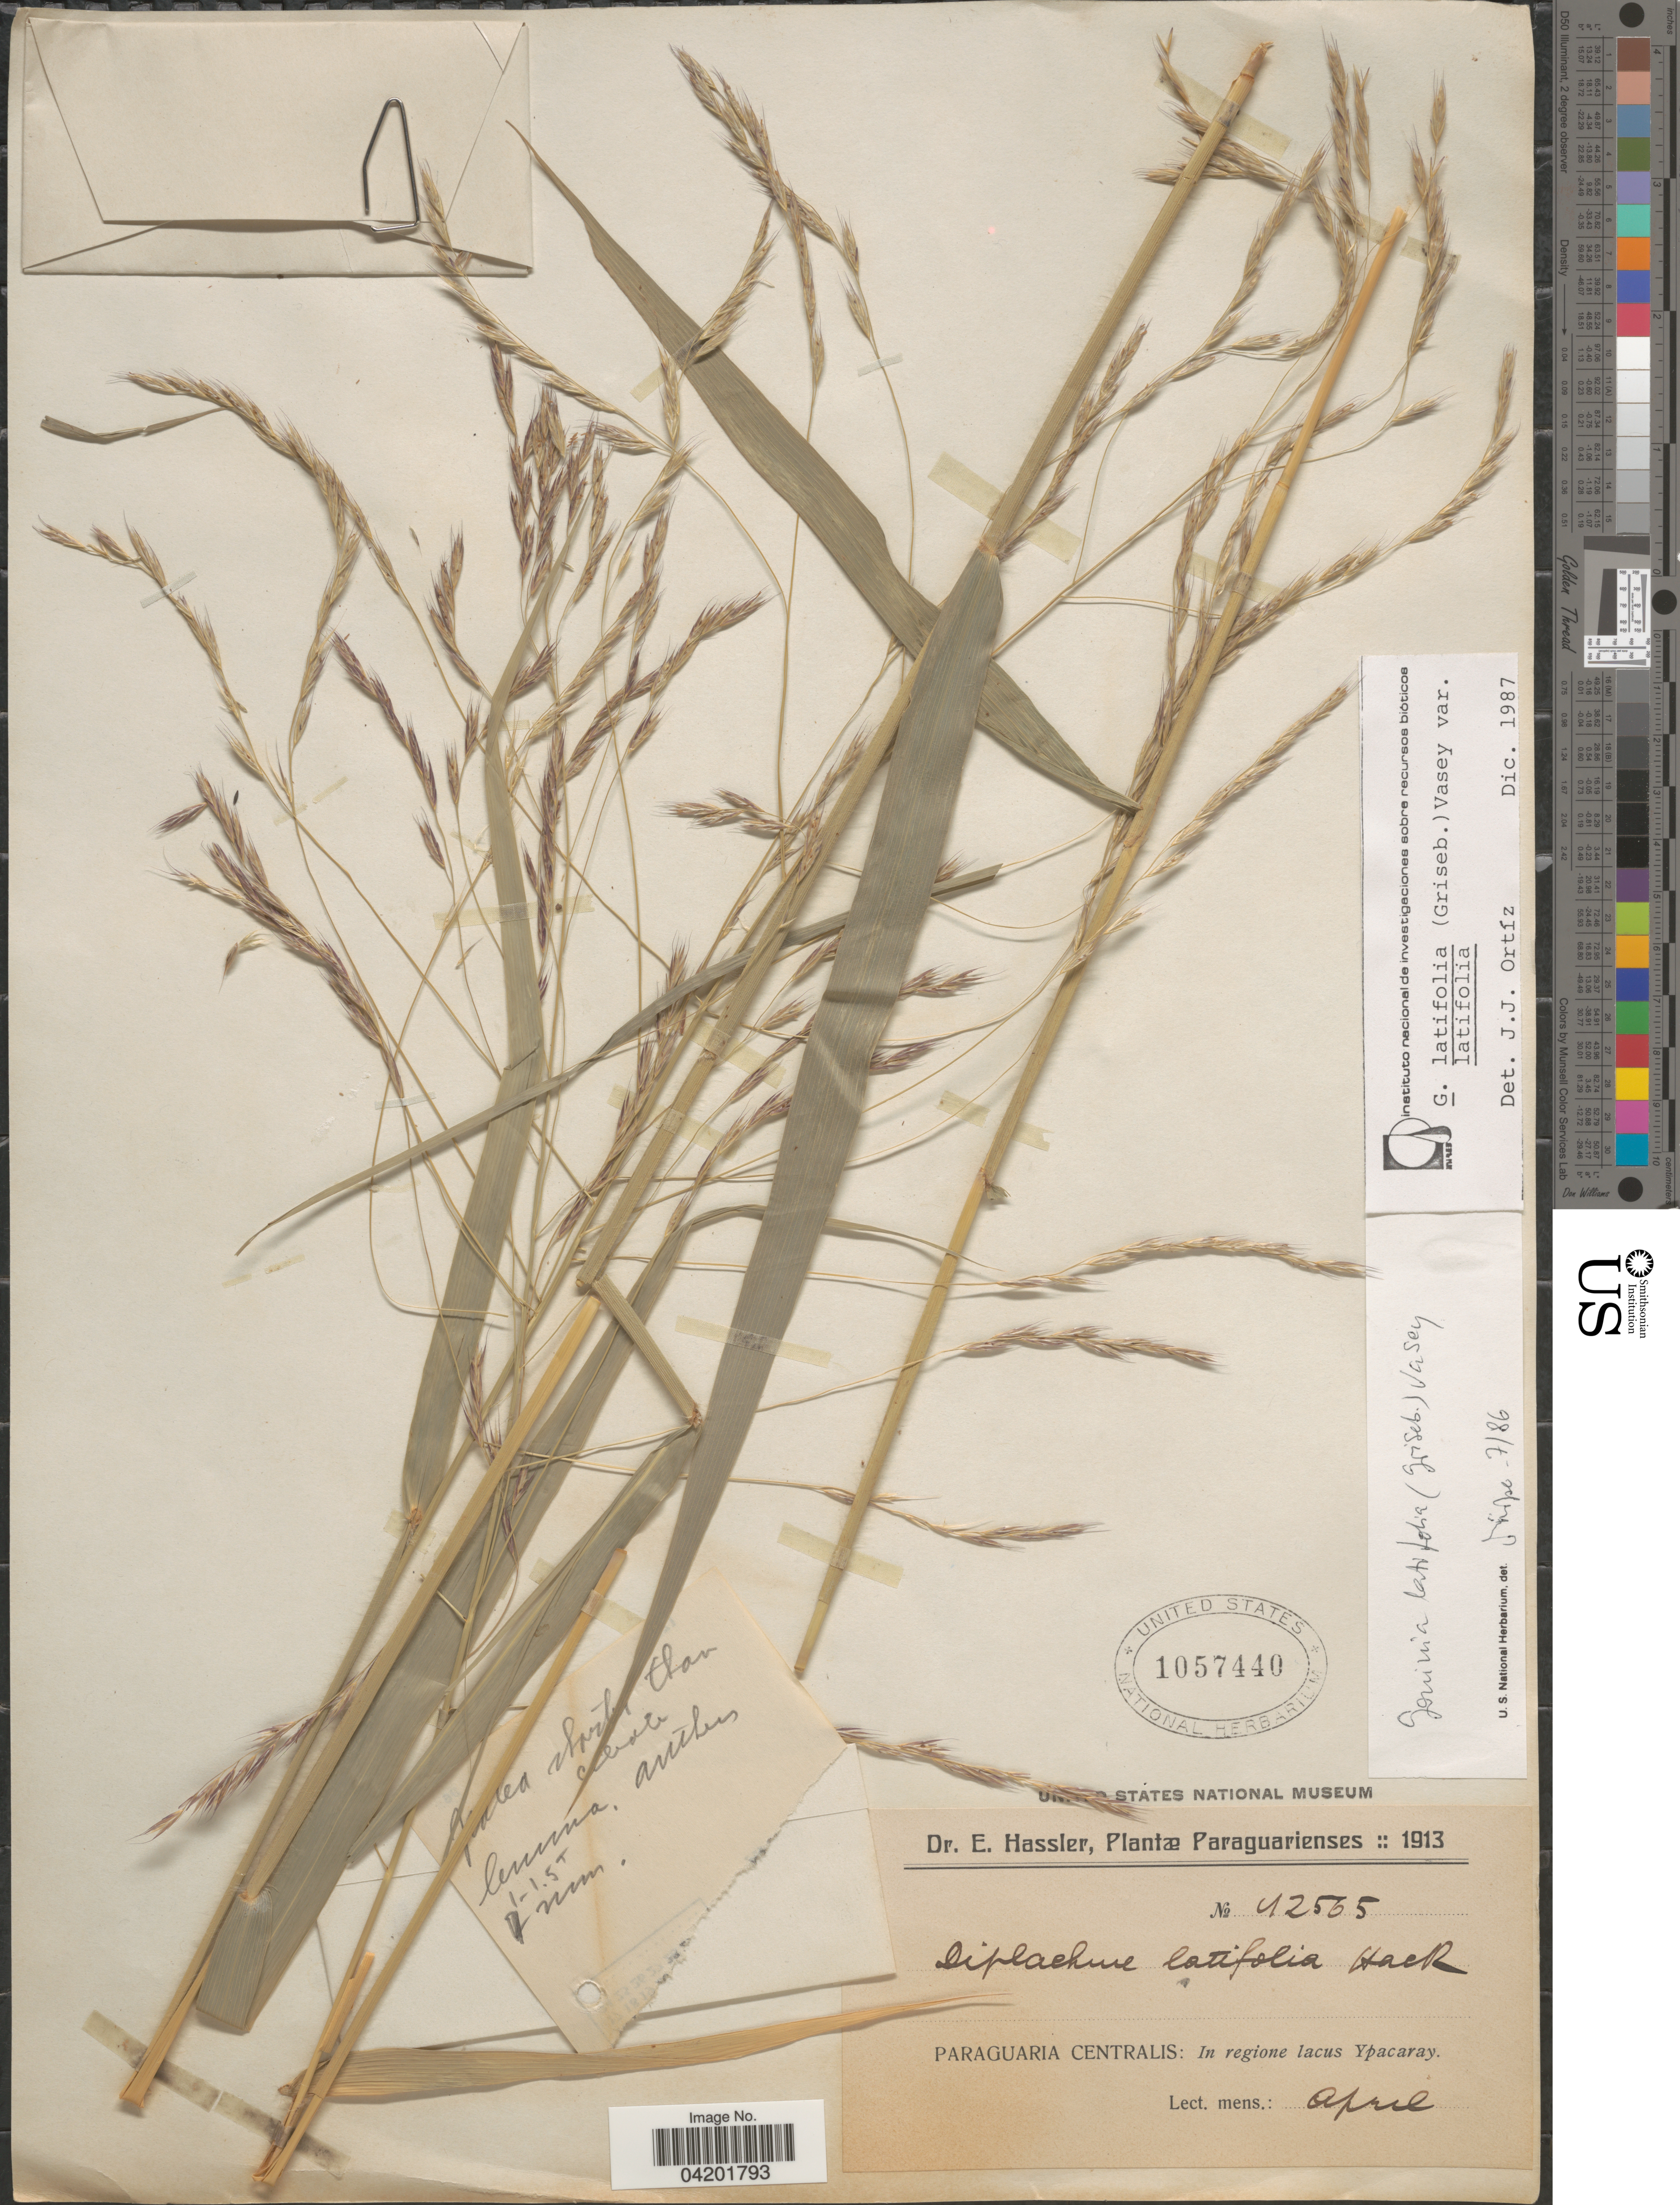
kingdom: Plantae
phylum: Tracheophyta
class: Liliopsida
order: Poales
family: Poaceae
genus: Gouinia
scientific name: Gouinia latifolia var. latifolia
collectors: E. Hassler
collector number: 42565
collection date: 1913-04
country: Paraguay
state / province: Paraguari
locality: Paraguaria Centralis: In regione lacus Ypacaray.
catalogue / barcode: US 1057440